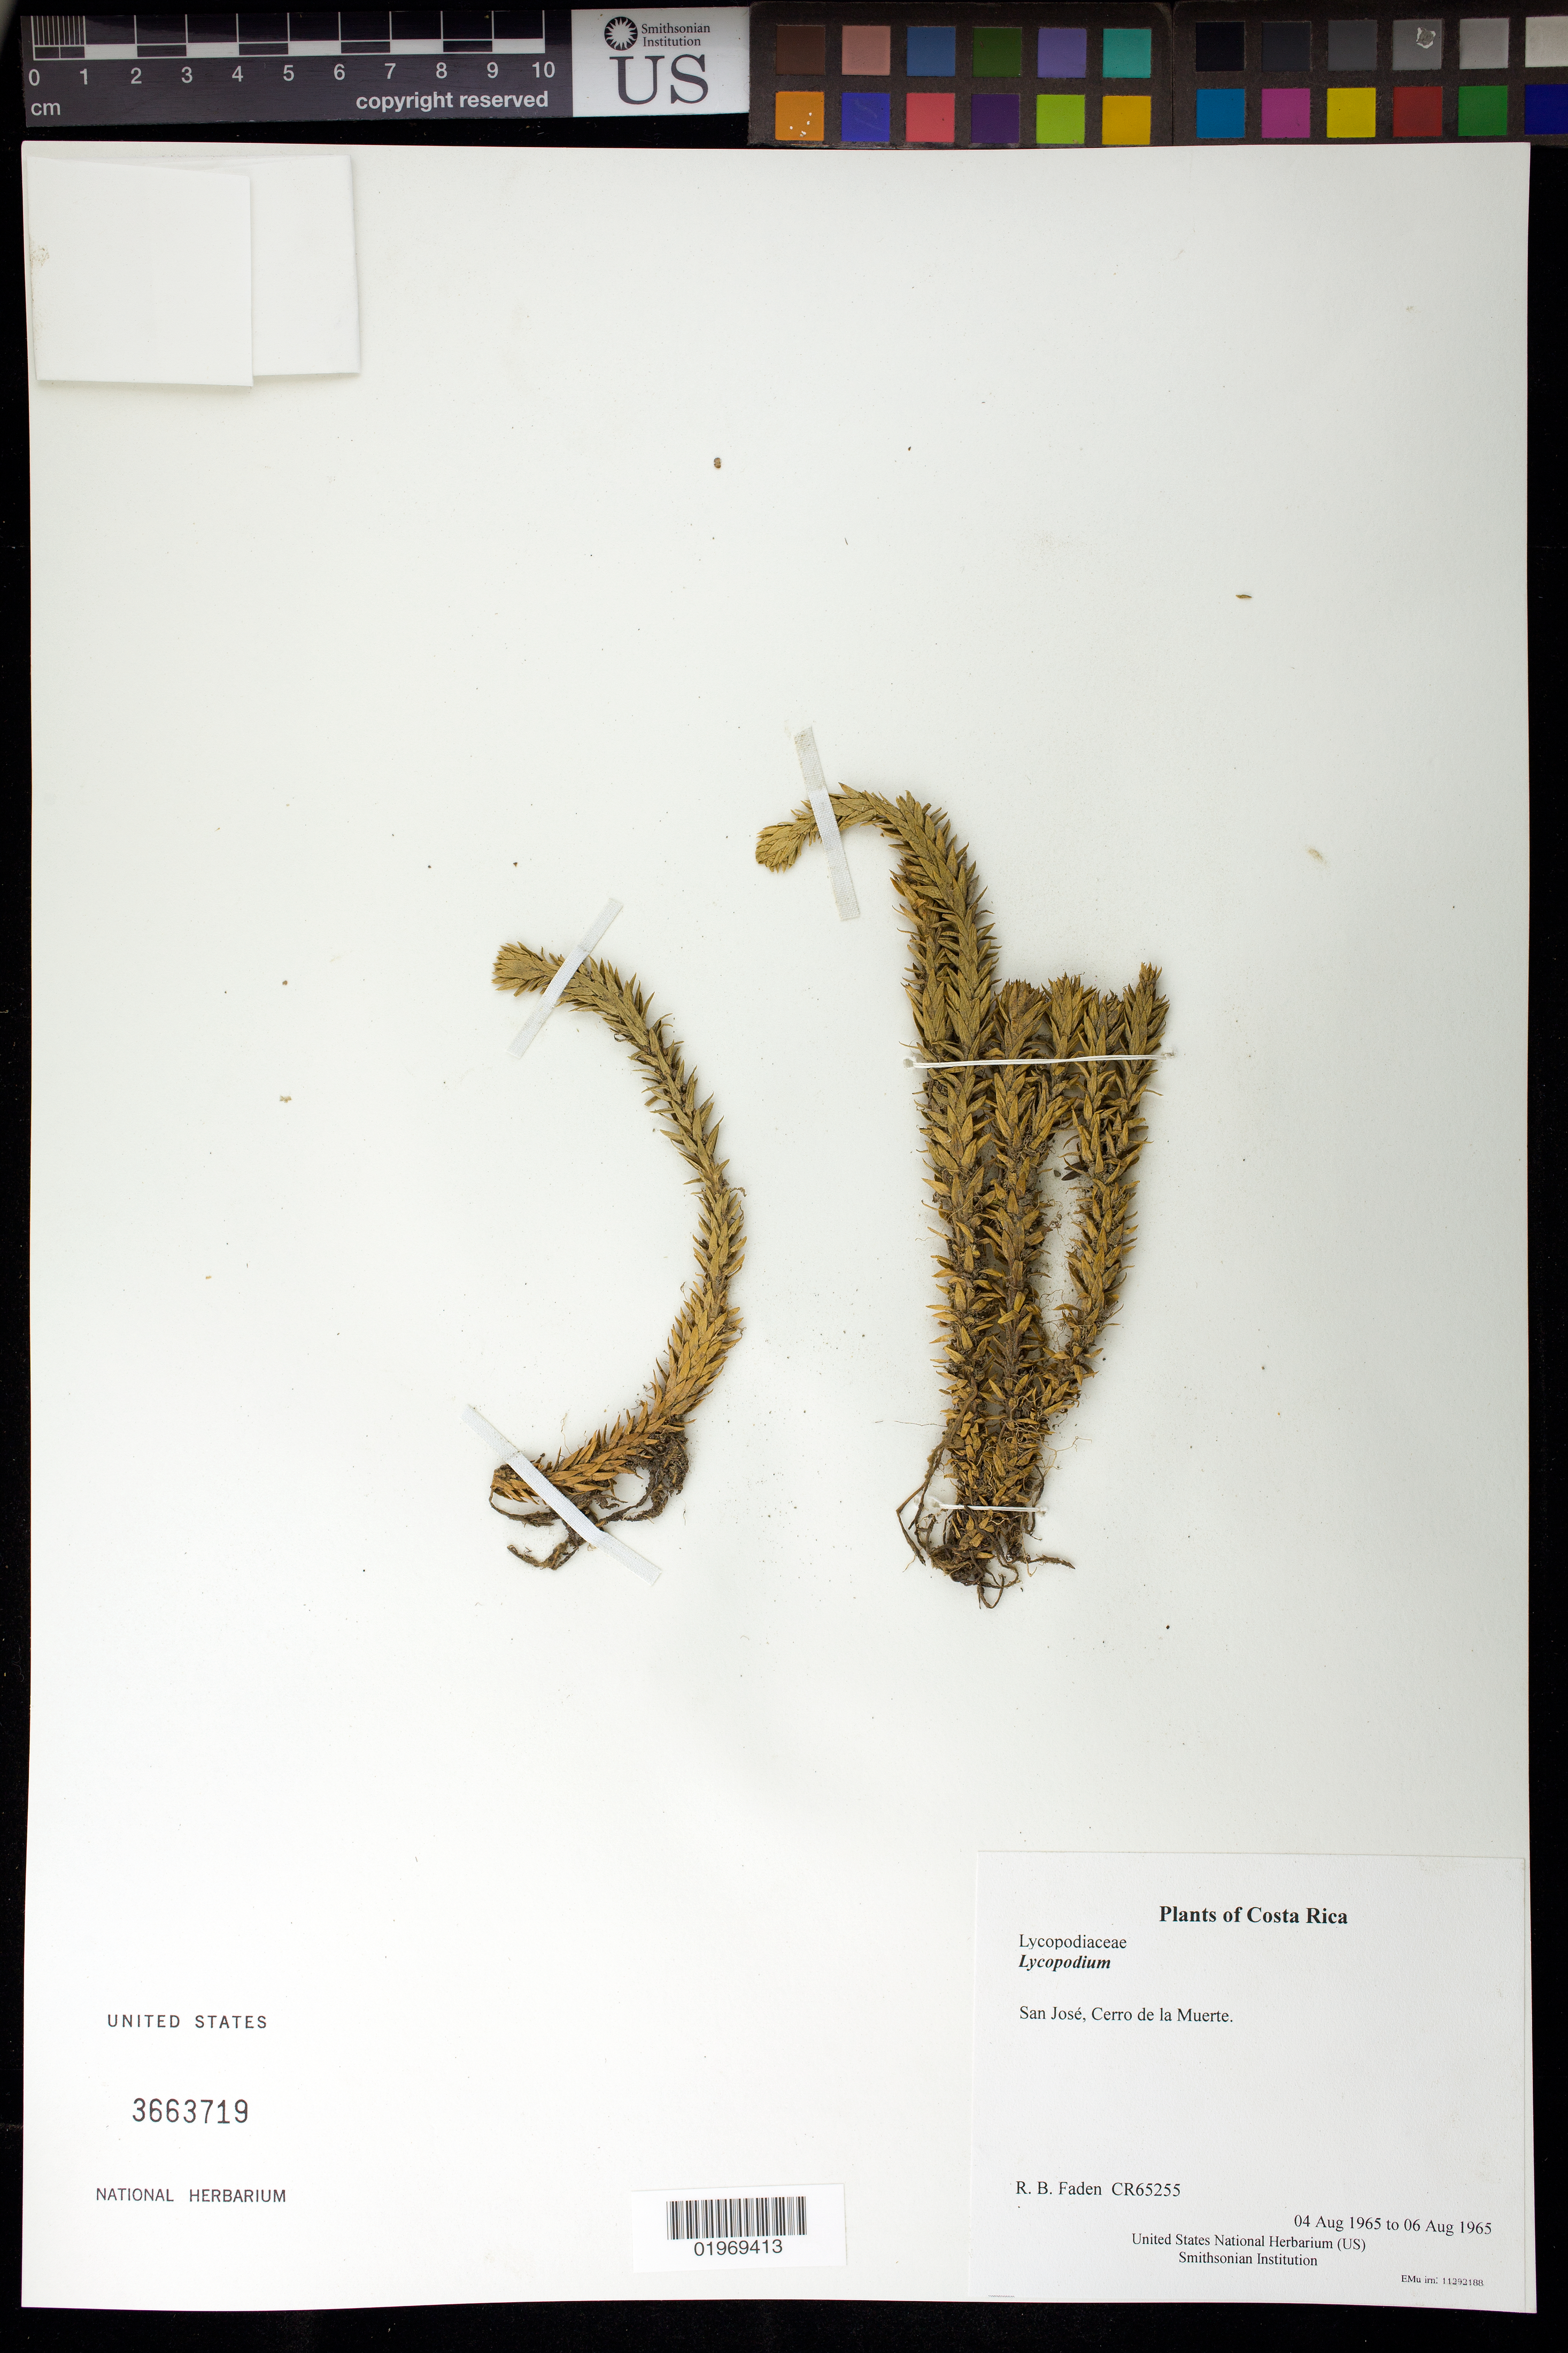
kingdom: Plantae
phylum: Tracheophyta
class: Lycopodiopsida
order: Lycopodiales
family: Lycopodiaceae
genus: Lycopodium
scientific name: Lycopodium sp.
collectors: R. B. Faden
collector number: CR65255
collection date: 1965-08-04/1965-08-06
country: Costa Rica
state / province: San José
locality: Cerro de la Muerte.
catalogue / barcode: US 3663719